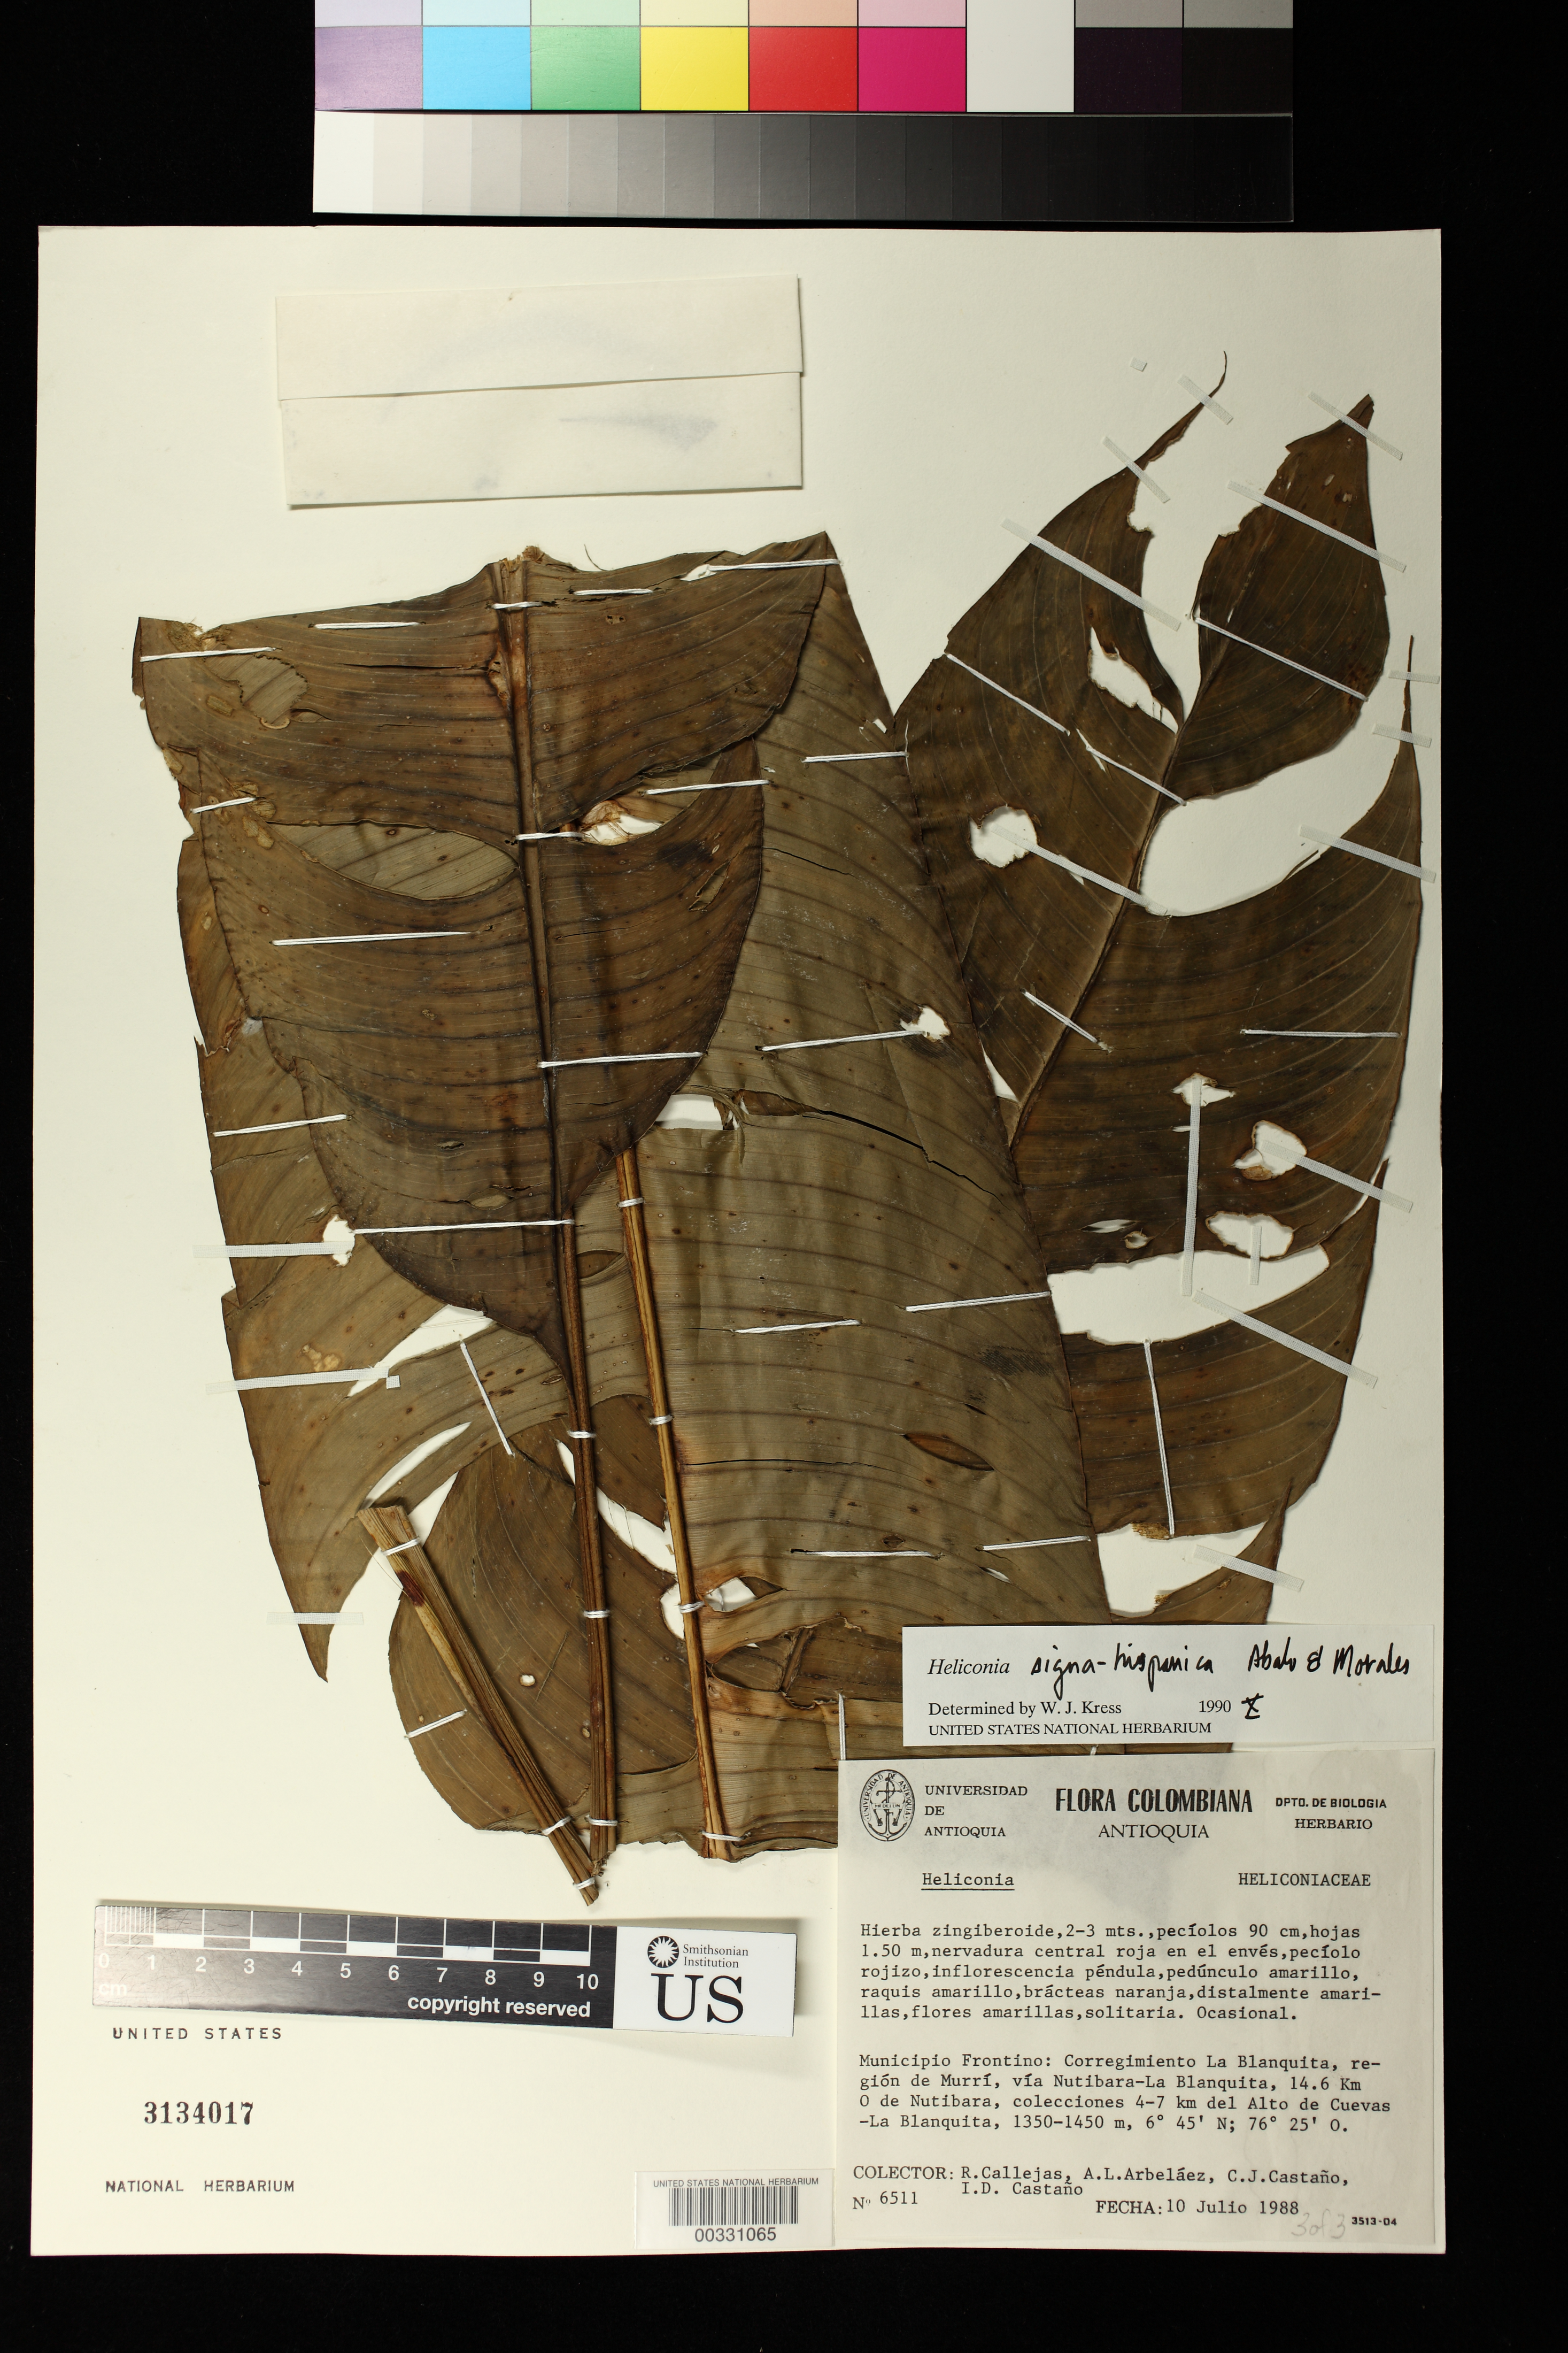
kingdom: Plantae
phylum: Tracheophyta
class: Liliopsida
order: Zingiberales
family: Heliconiaceae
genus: Heliconia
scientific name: Heliconia signa-hispanica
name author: Abalo & G. Morales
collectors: R. Callejas, A. L. Arbelaez, C. Castano & I. Castaño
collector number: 6511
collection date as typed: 10 Jul 1988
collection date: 1988-07-10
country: Colombia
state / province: Antioquia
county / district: Frontino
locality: Mun of Frontino, Corregimiento la Blanquita, region of Murri, Nutibara-la Blanquita road, 14.6 km W of Nutibara, ...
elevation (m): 1350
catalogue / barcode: US 3134017